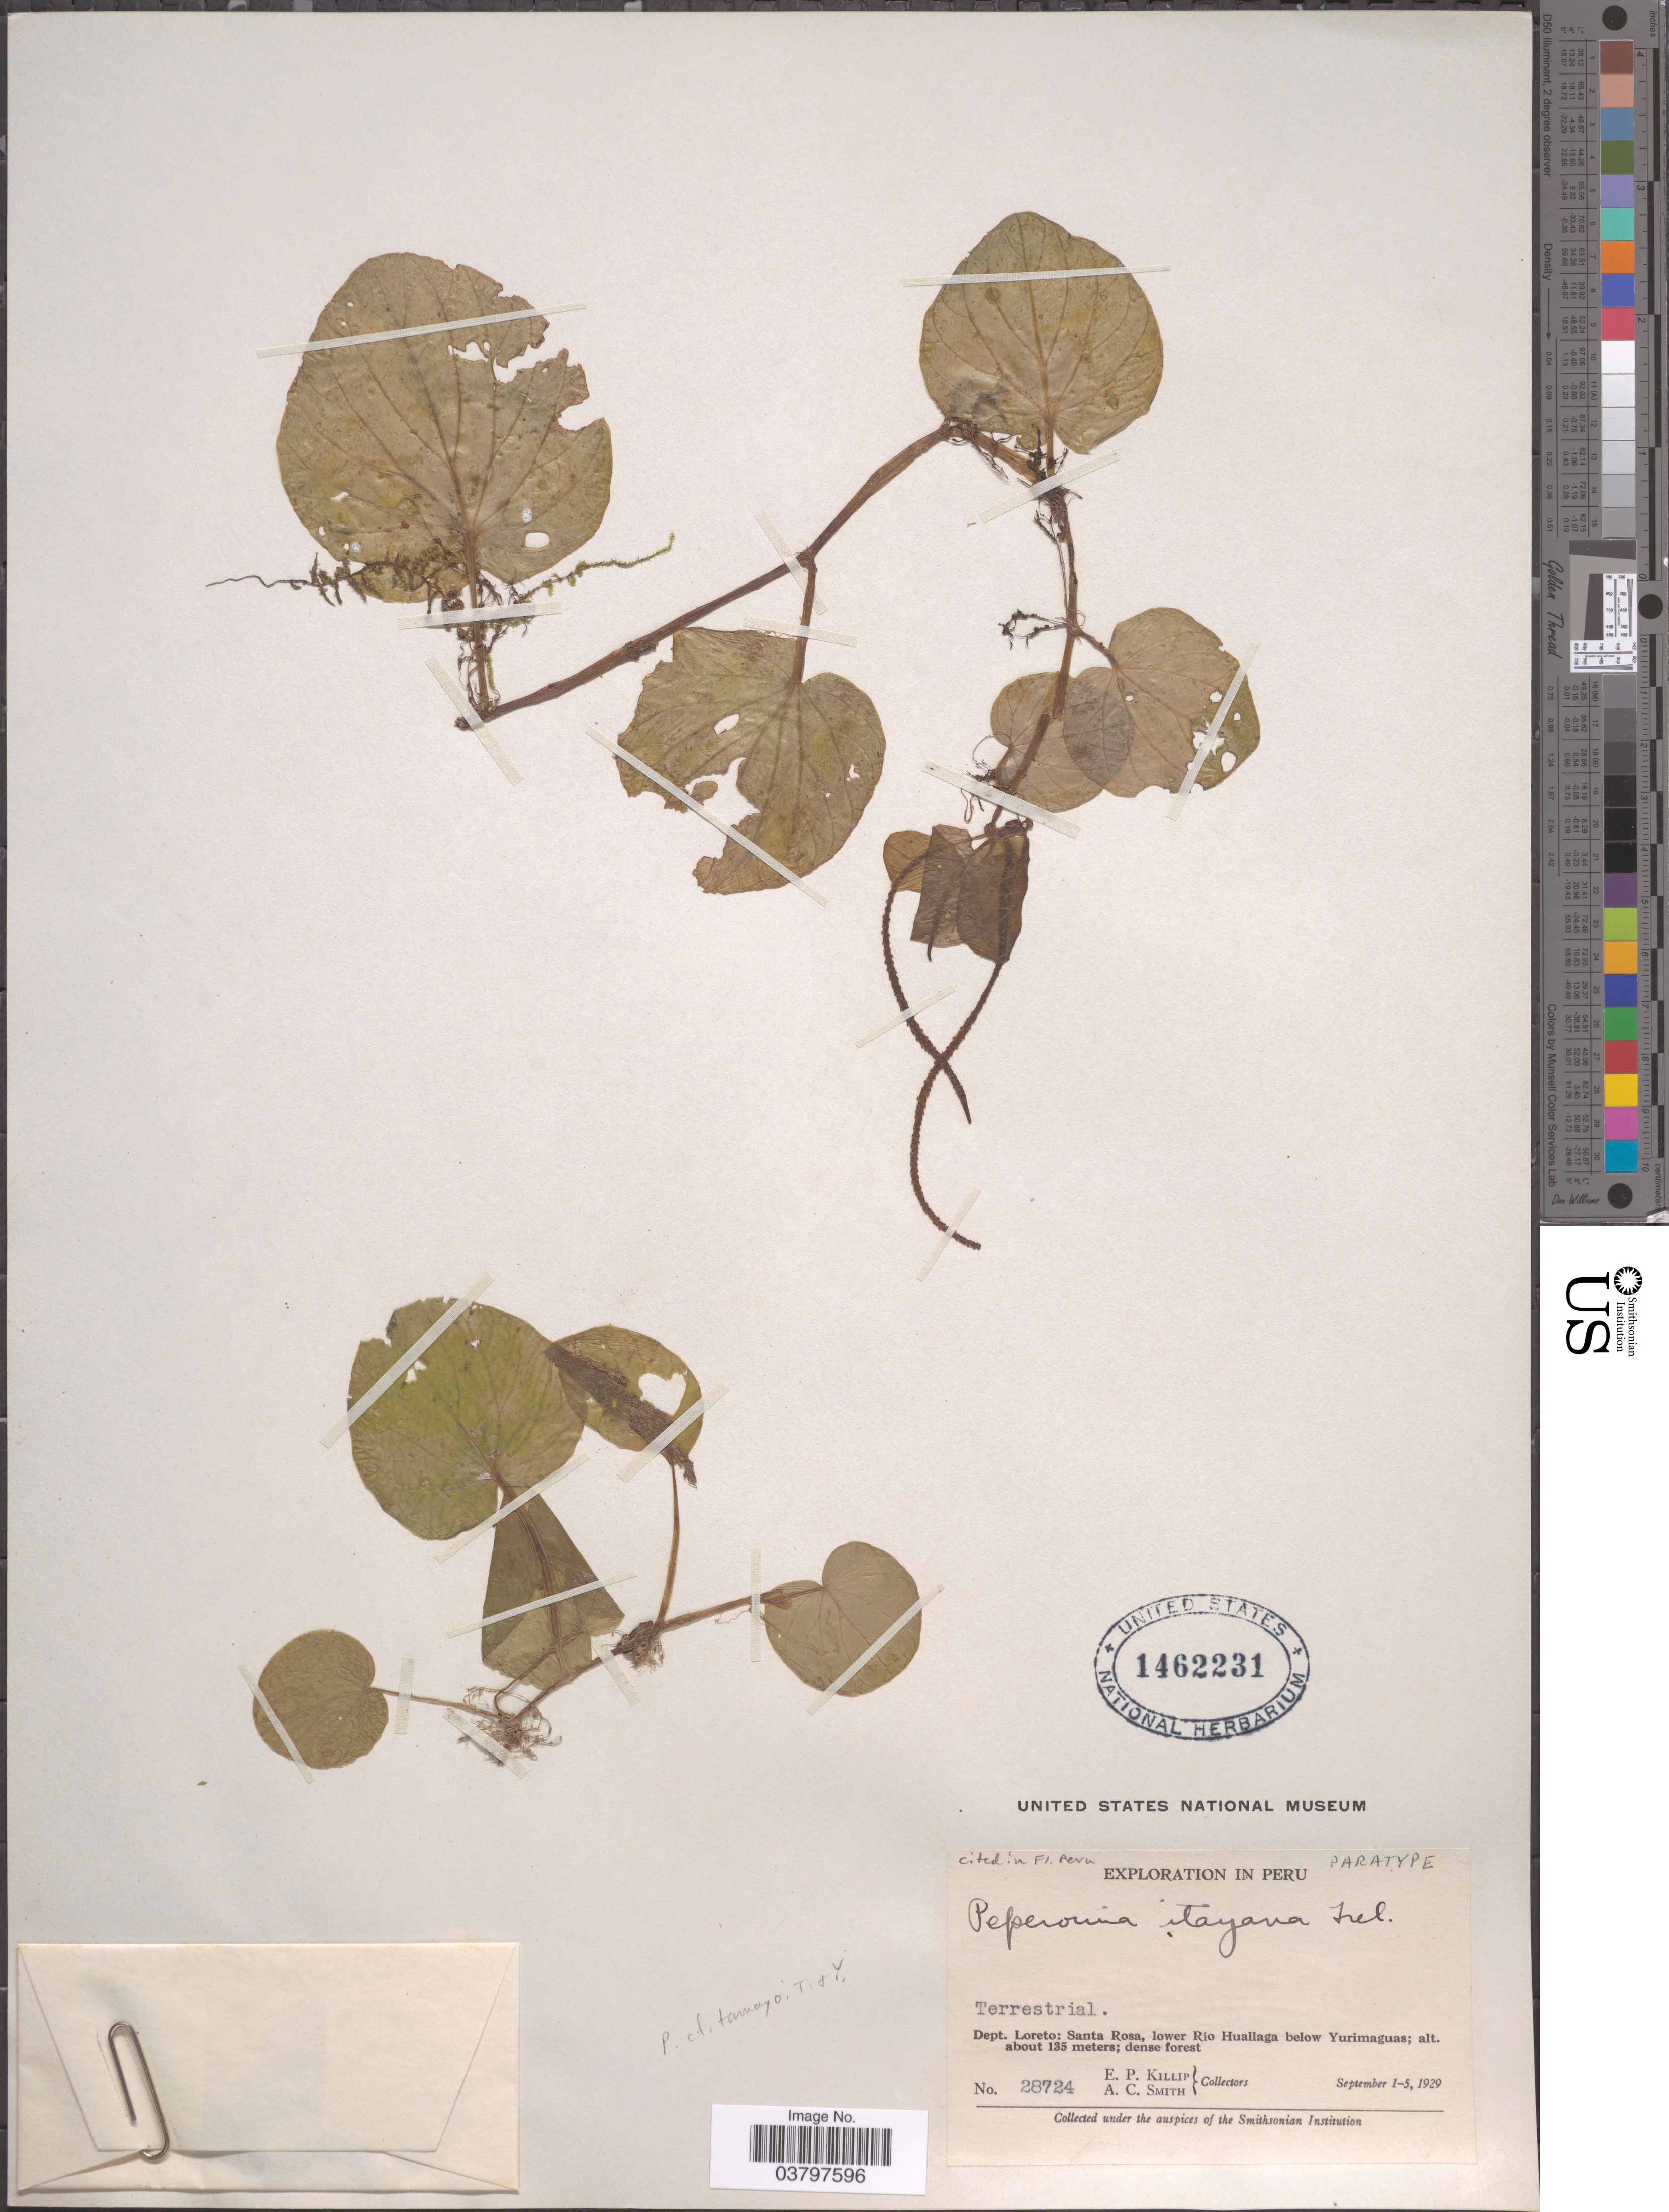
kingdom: Plantae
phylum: Tracheophyta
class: Magnoliopsida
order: Piperales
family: Piperaceae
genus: Peperomia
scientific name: Peperomia fragilissima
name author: Trel. in J.F. Macbr.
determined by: Jiménez, José Estaban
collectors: E. P. Killip & A. C. Smith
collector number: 28724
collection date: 1929-09-01/1929-09-05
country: Peru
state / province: Loreto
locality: Dept. Loreto: Santa Rosa, lower Río Huallaga below Yurimaguas.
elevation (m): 135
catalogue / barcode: US 1462231